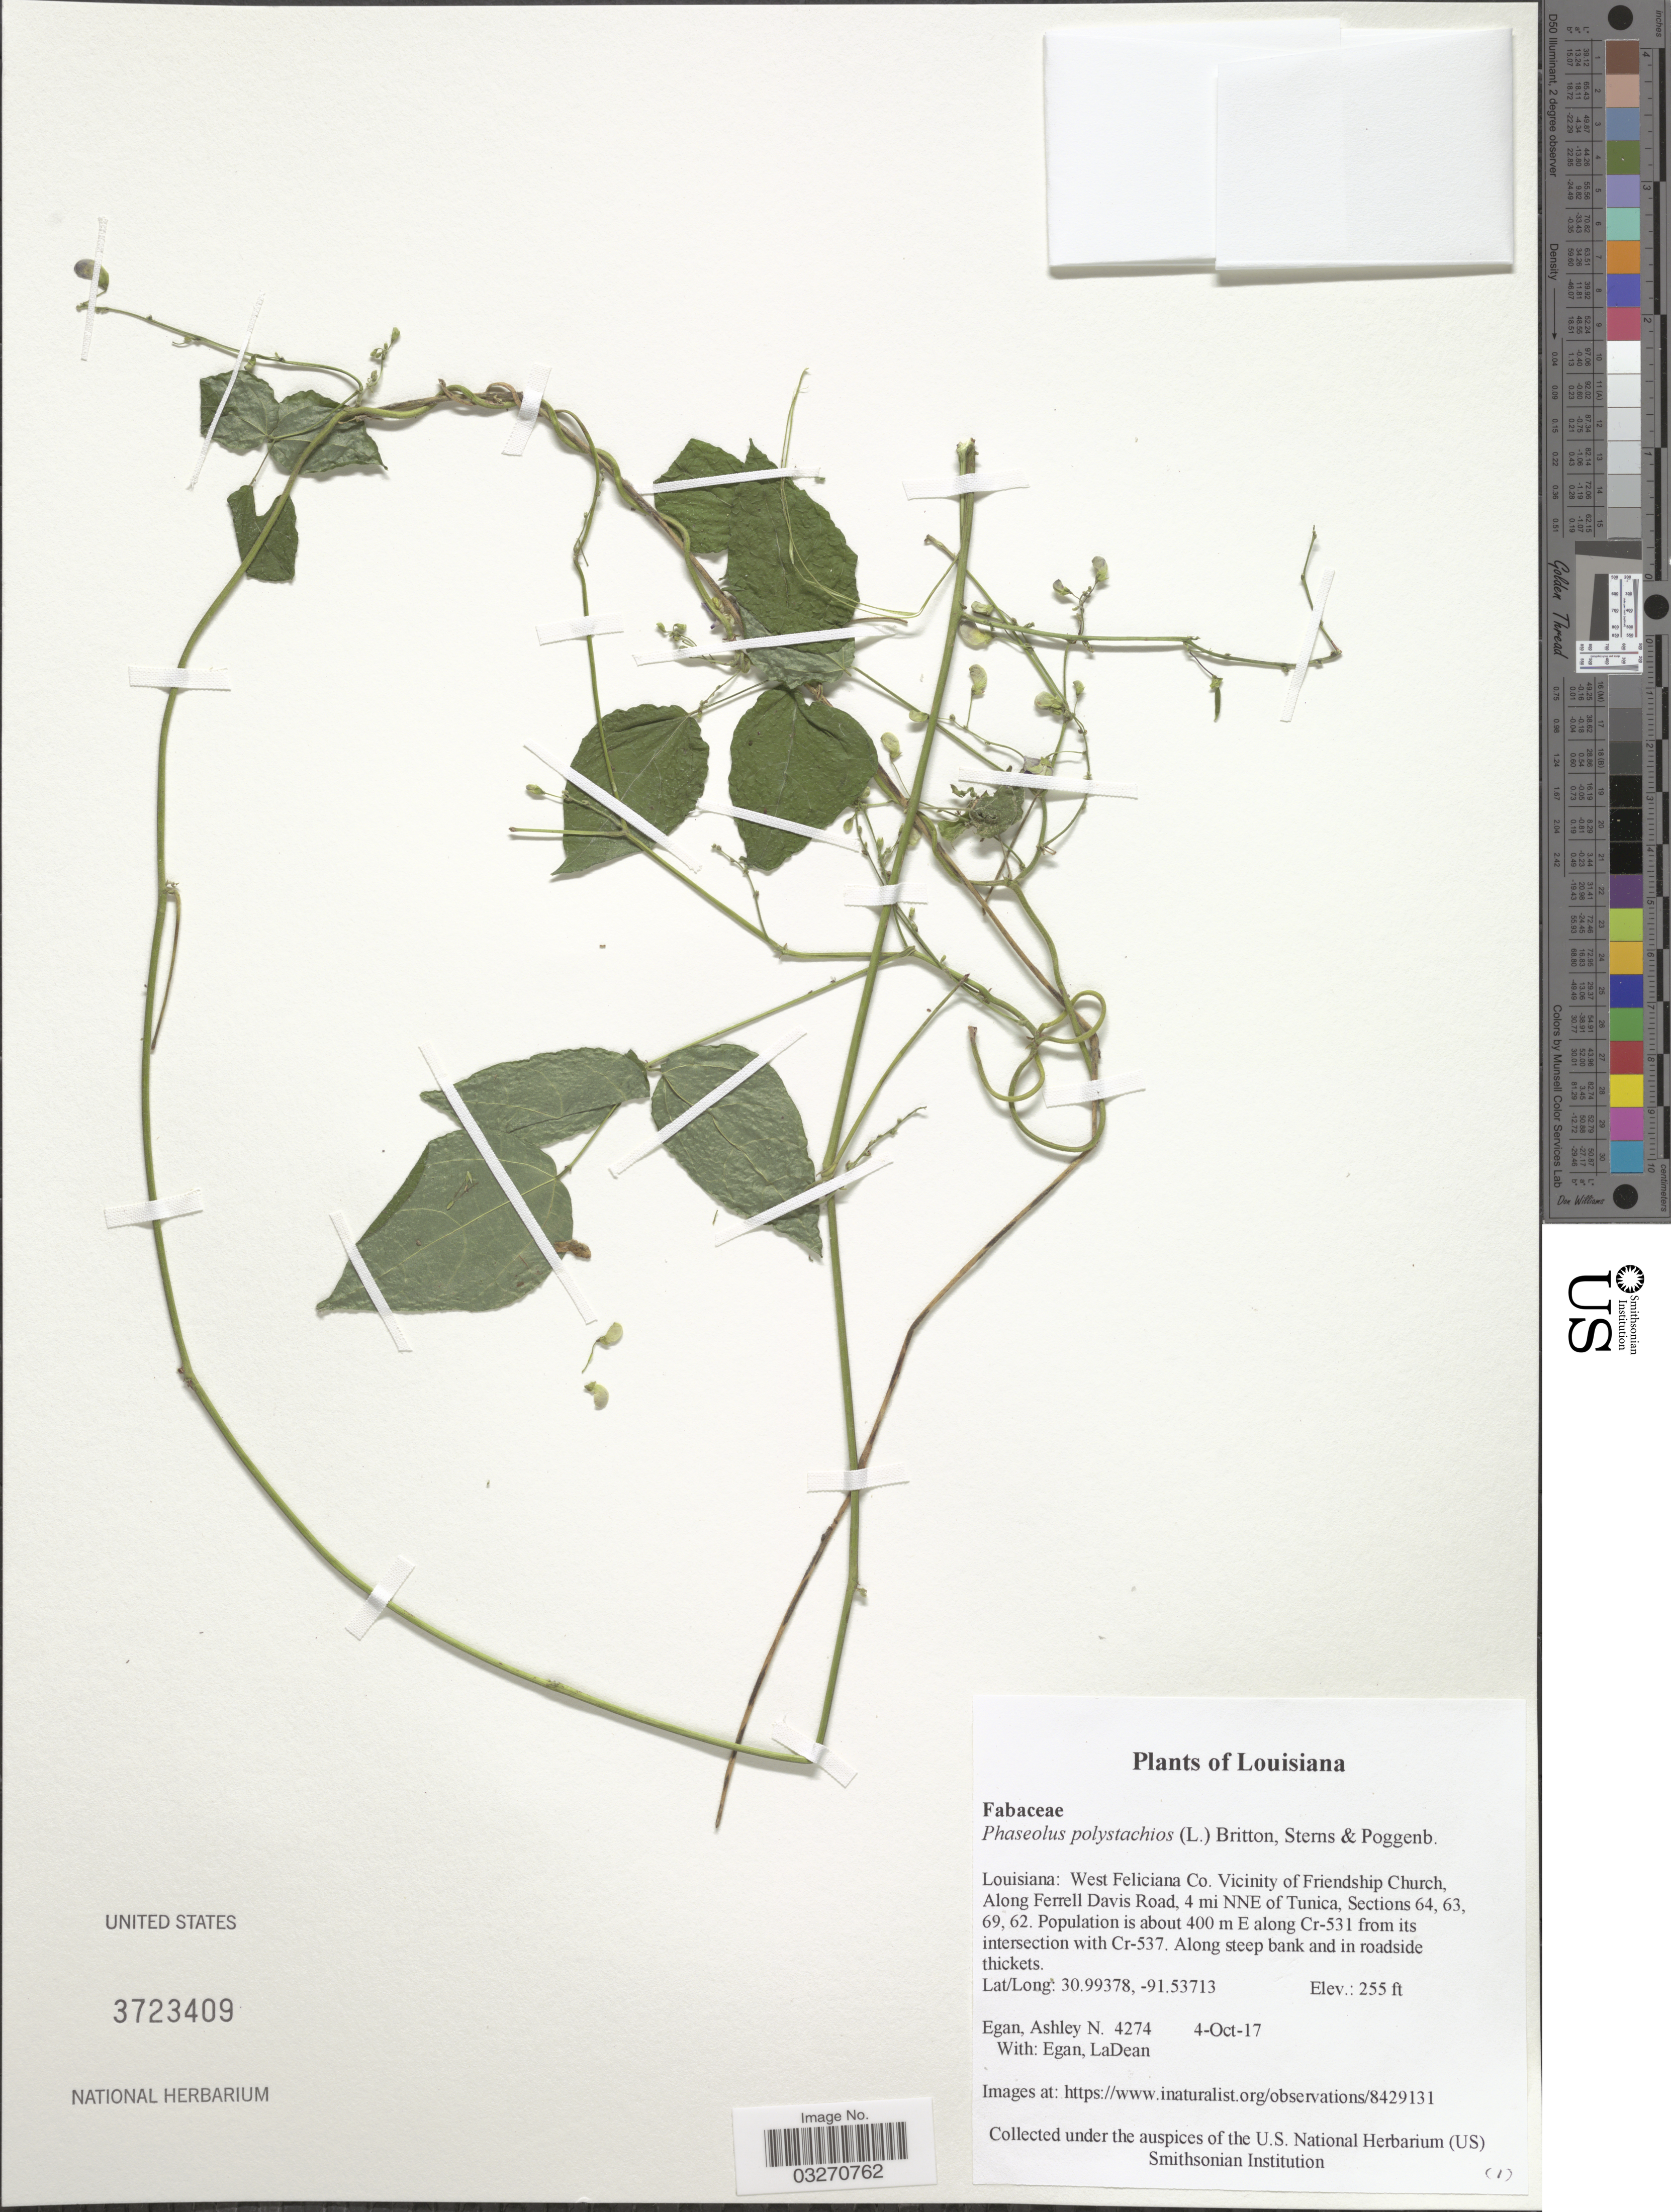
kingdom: Plantae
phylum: Tracheophyta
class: Magnoliopsida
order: Fabales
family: Fabaceae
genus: Phaseolus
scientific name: Phaseolus polystachios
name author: (L.) Britton, Stearns & Poggenb.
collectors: A. N. Egan & L. Egan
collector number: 4274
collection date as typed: Transcribed d/m/y: 4/10/17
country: United States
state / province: Louisiana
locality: West Feliciana Co. Vicinity of Friendship Church, Along Ferrell Davis Road, 4 mi NNE of Tunica, Sections 64, 63, 69, 62. Population is about 400 m E along Cr-531 from its intersection with Cr-537.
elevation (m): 78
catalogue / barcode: US 3723409